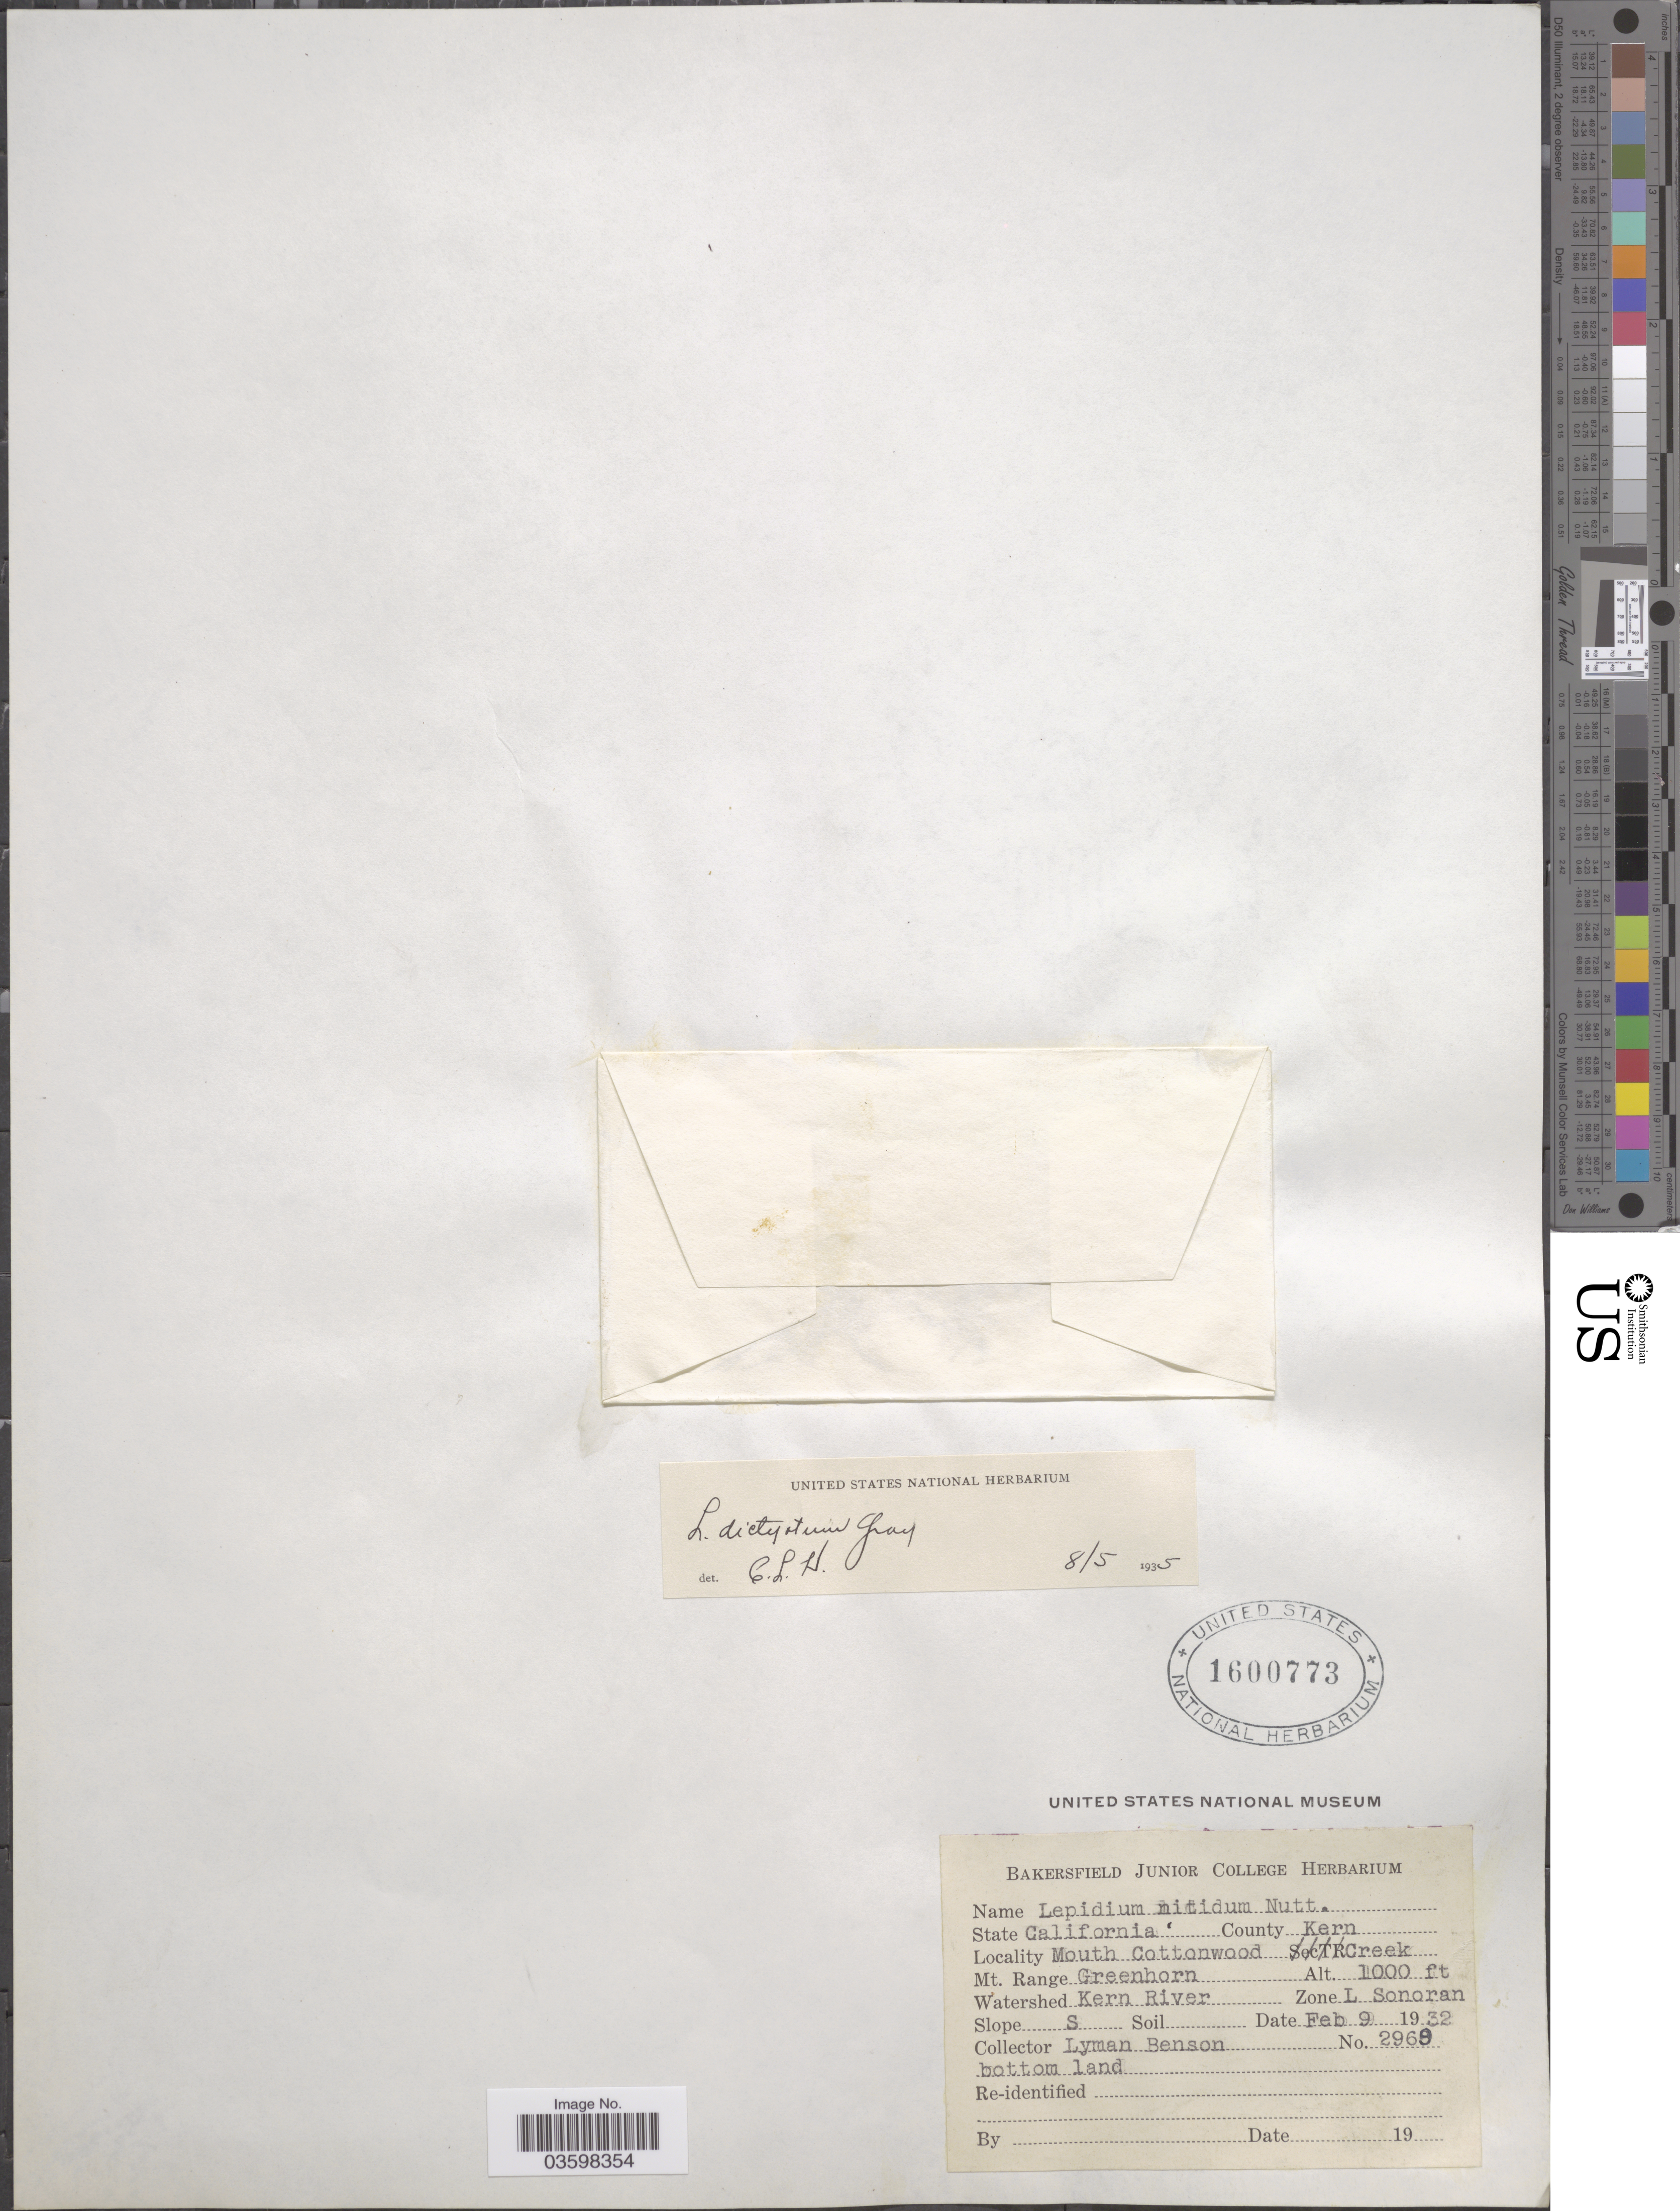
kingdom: Plantae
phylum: Tracheophyta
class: Magnoliopsida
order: Brassicales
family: Brassicaceae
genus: Lepidium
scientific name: Lepidium dictyotum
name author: A. Gray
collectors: L. D. Benson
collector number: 2969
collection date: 1932-02-09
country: United States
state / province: California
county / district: Kern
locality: County Kern. Mouth Cottonwood. Creek. Mt. Range Greenhorn. Watershed Kern River. Zone L Sonoran.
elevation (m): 305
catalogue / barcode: US 1600773